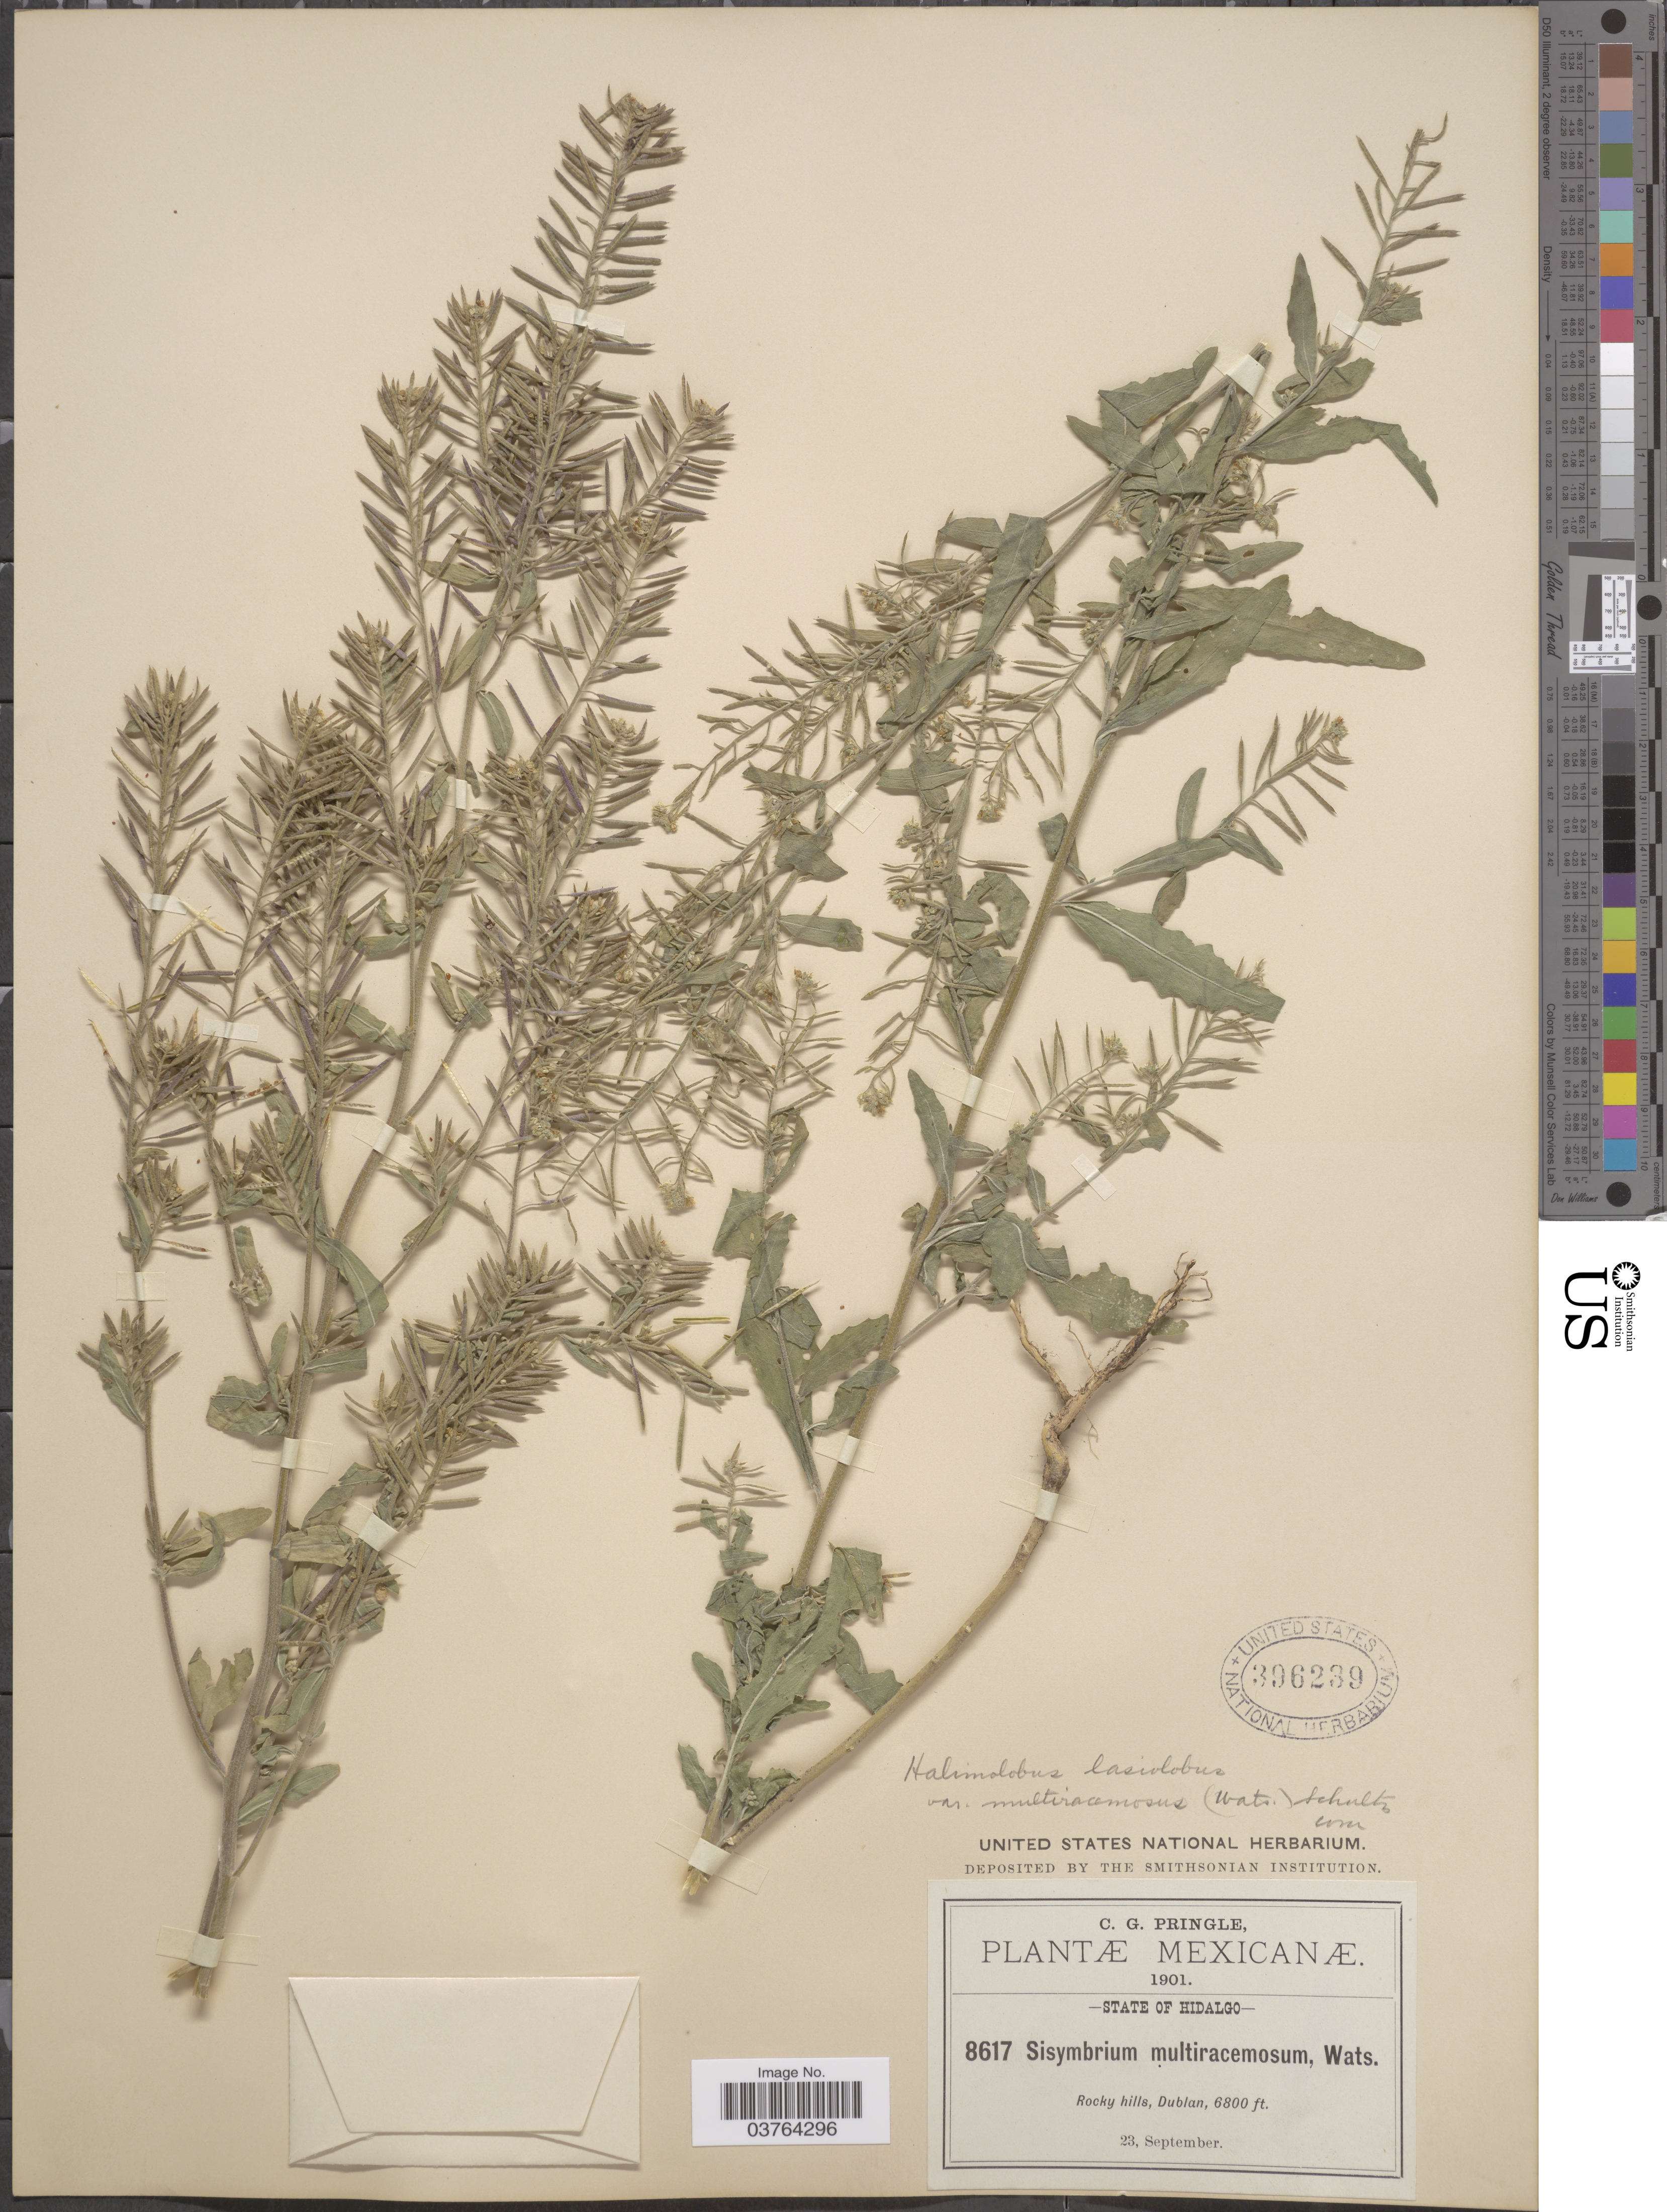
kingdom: Plantae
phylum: Tracheophyta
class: Magnoliopsida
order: Brassicales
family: Brassicaceae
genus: Halimolobos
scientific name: Halimolobos multiracemosus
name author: Rollins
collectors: C. G. Pringle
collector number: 8617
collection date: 1901-09-23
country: Mexico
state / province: Hidalgo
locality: Mexicanæ. Rocky hills, Dublan.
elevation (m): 2073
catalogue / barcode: US 396239